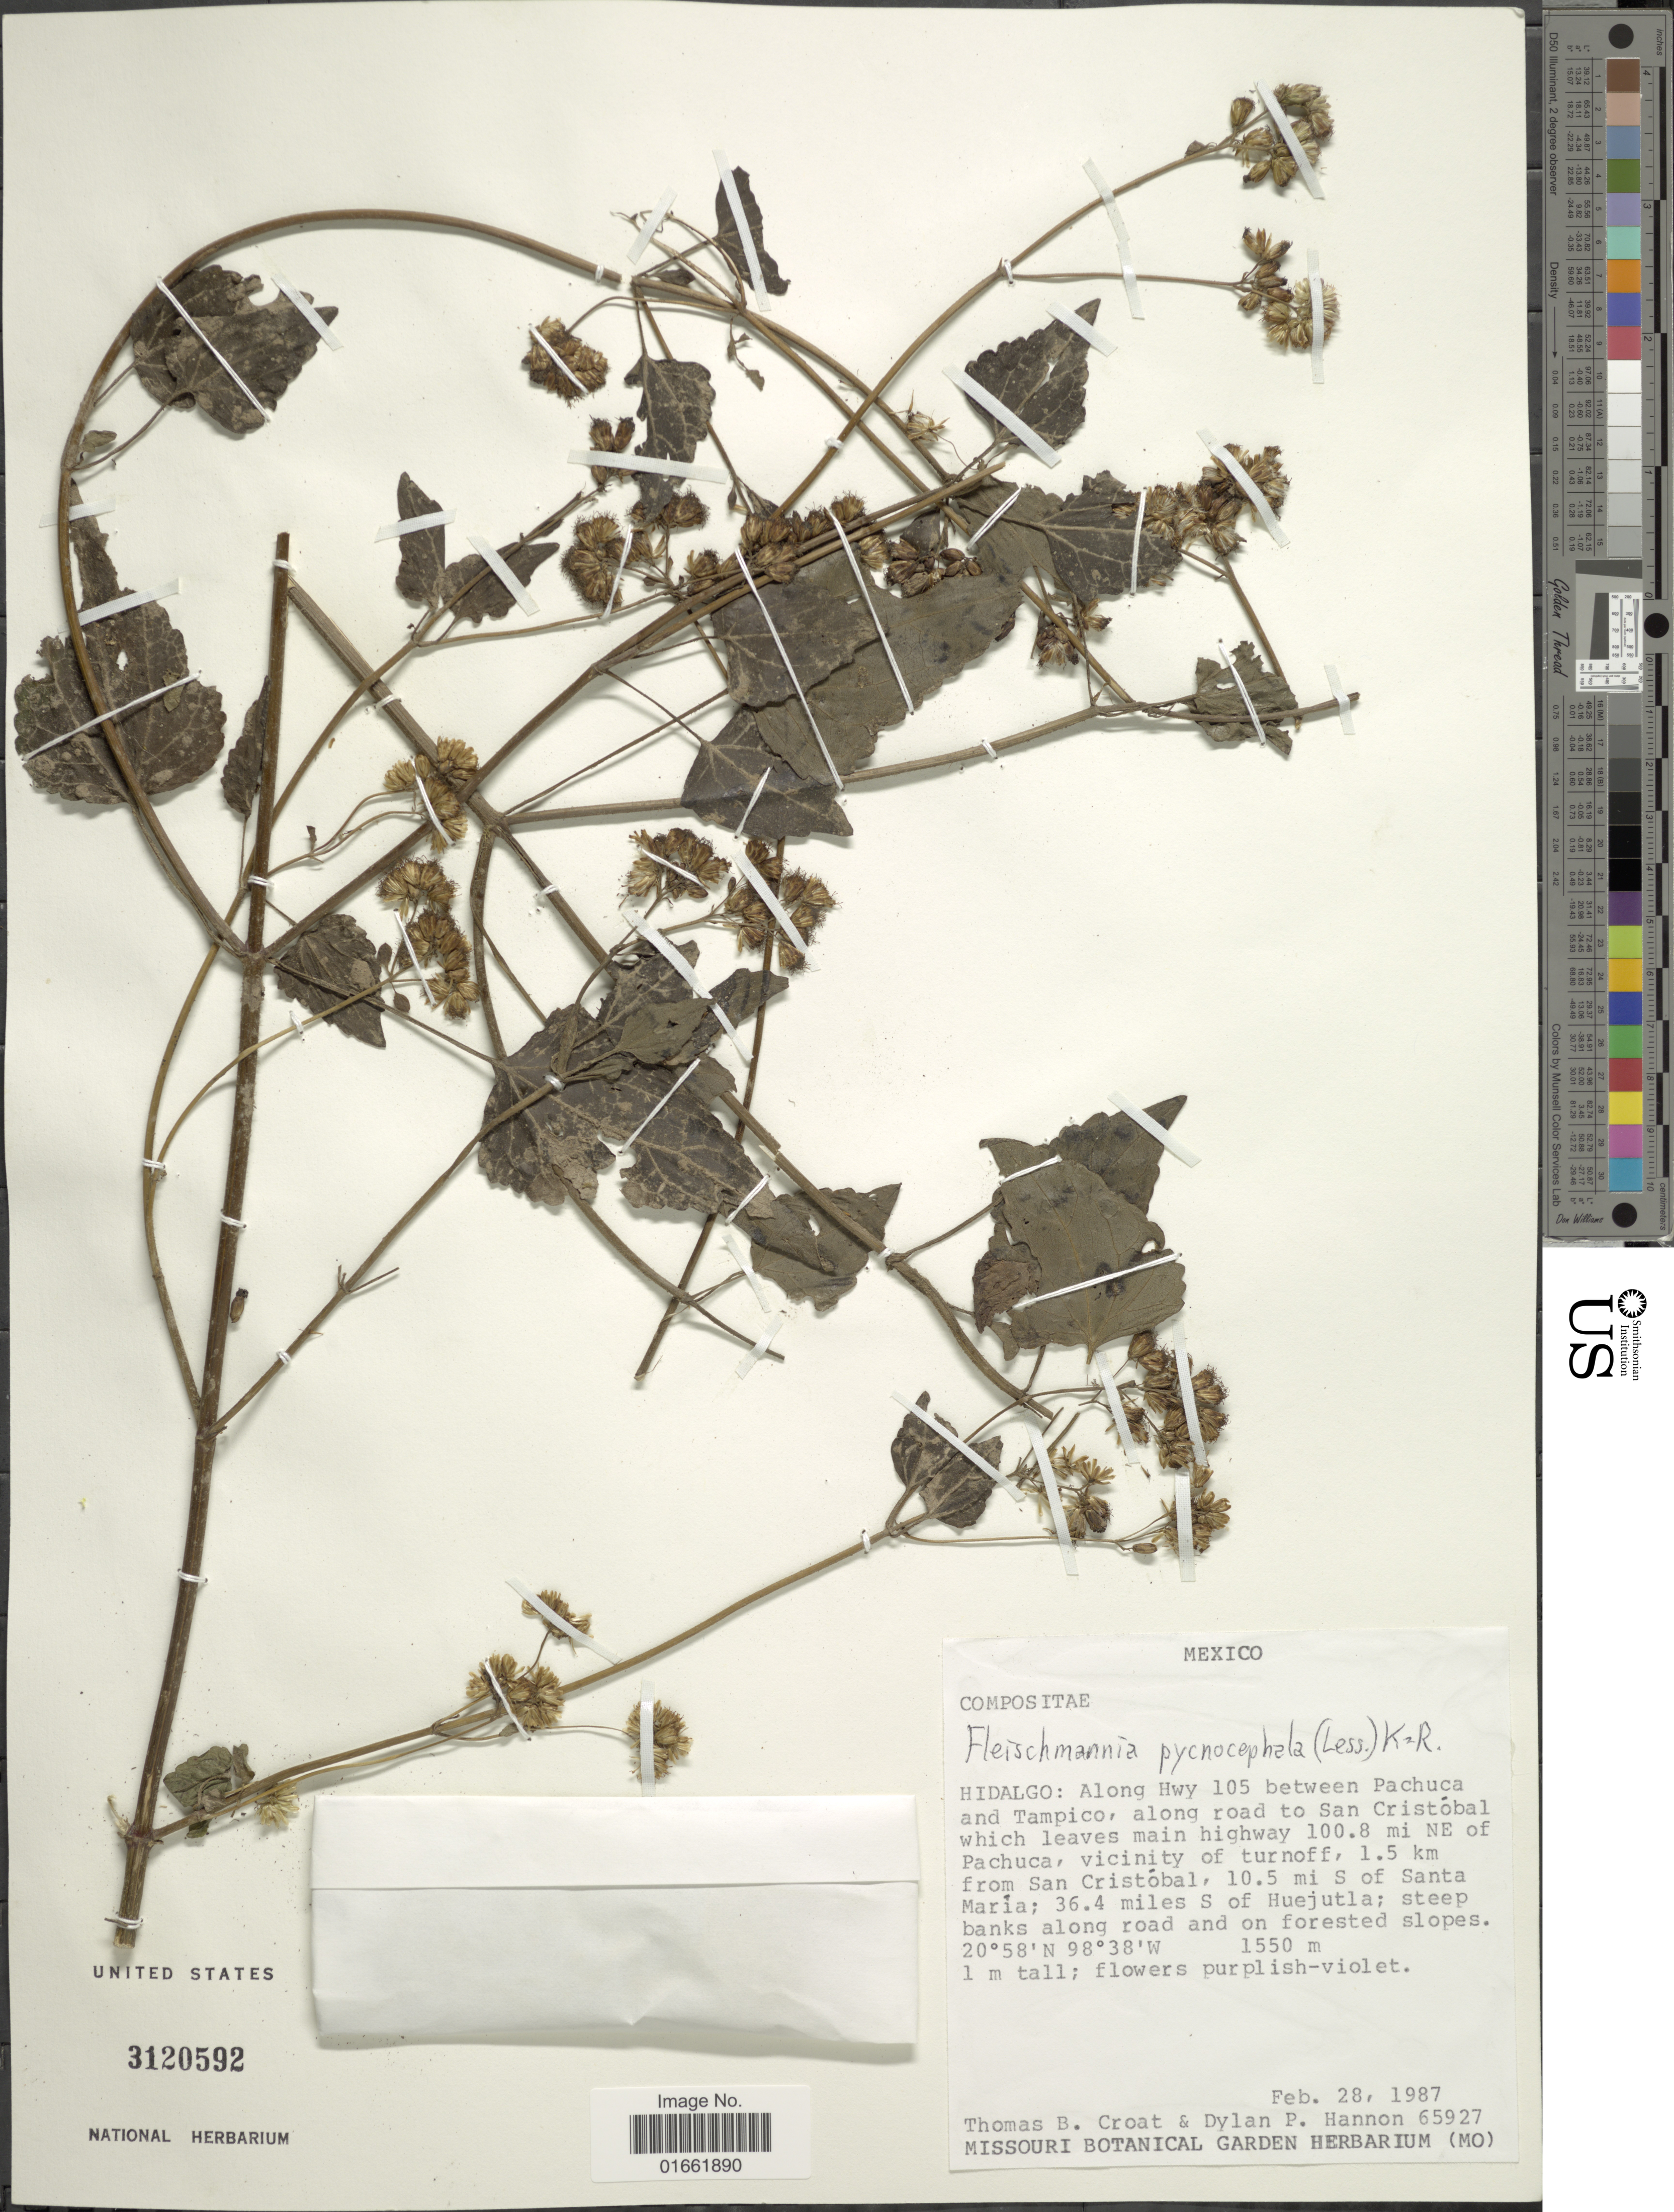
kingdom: Plantae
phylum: Tracheophyta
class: Magnoliopsida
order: Asterales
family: Asteraceae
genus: Fleischmannia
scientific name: Fleischmannia pycnocephala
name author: (Less.) R.M. King & H. Rob.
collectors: T. B. Croat & D. Hannon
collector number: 65927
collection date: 1987-02-28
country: Mexico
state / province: Hidalgo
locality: Hidalgo: Along Hwy 105 between Pachuca and Tampico, along road to San Cristóbal which leaves main highway 100.8 mi NE of Pachuca, vicinity of turnoff, 1.5 km from San Cristóbal, 10.5 mi S of Santa Maria; 36.4 miles S of Huejutla; steep banks along road and on forested slopes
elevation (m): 1550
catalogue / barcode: US 3120592